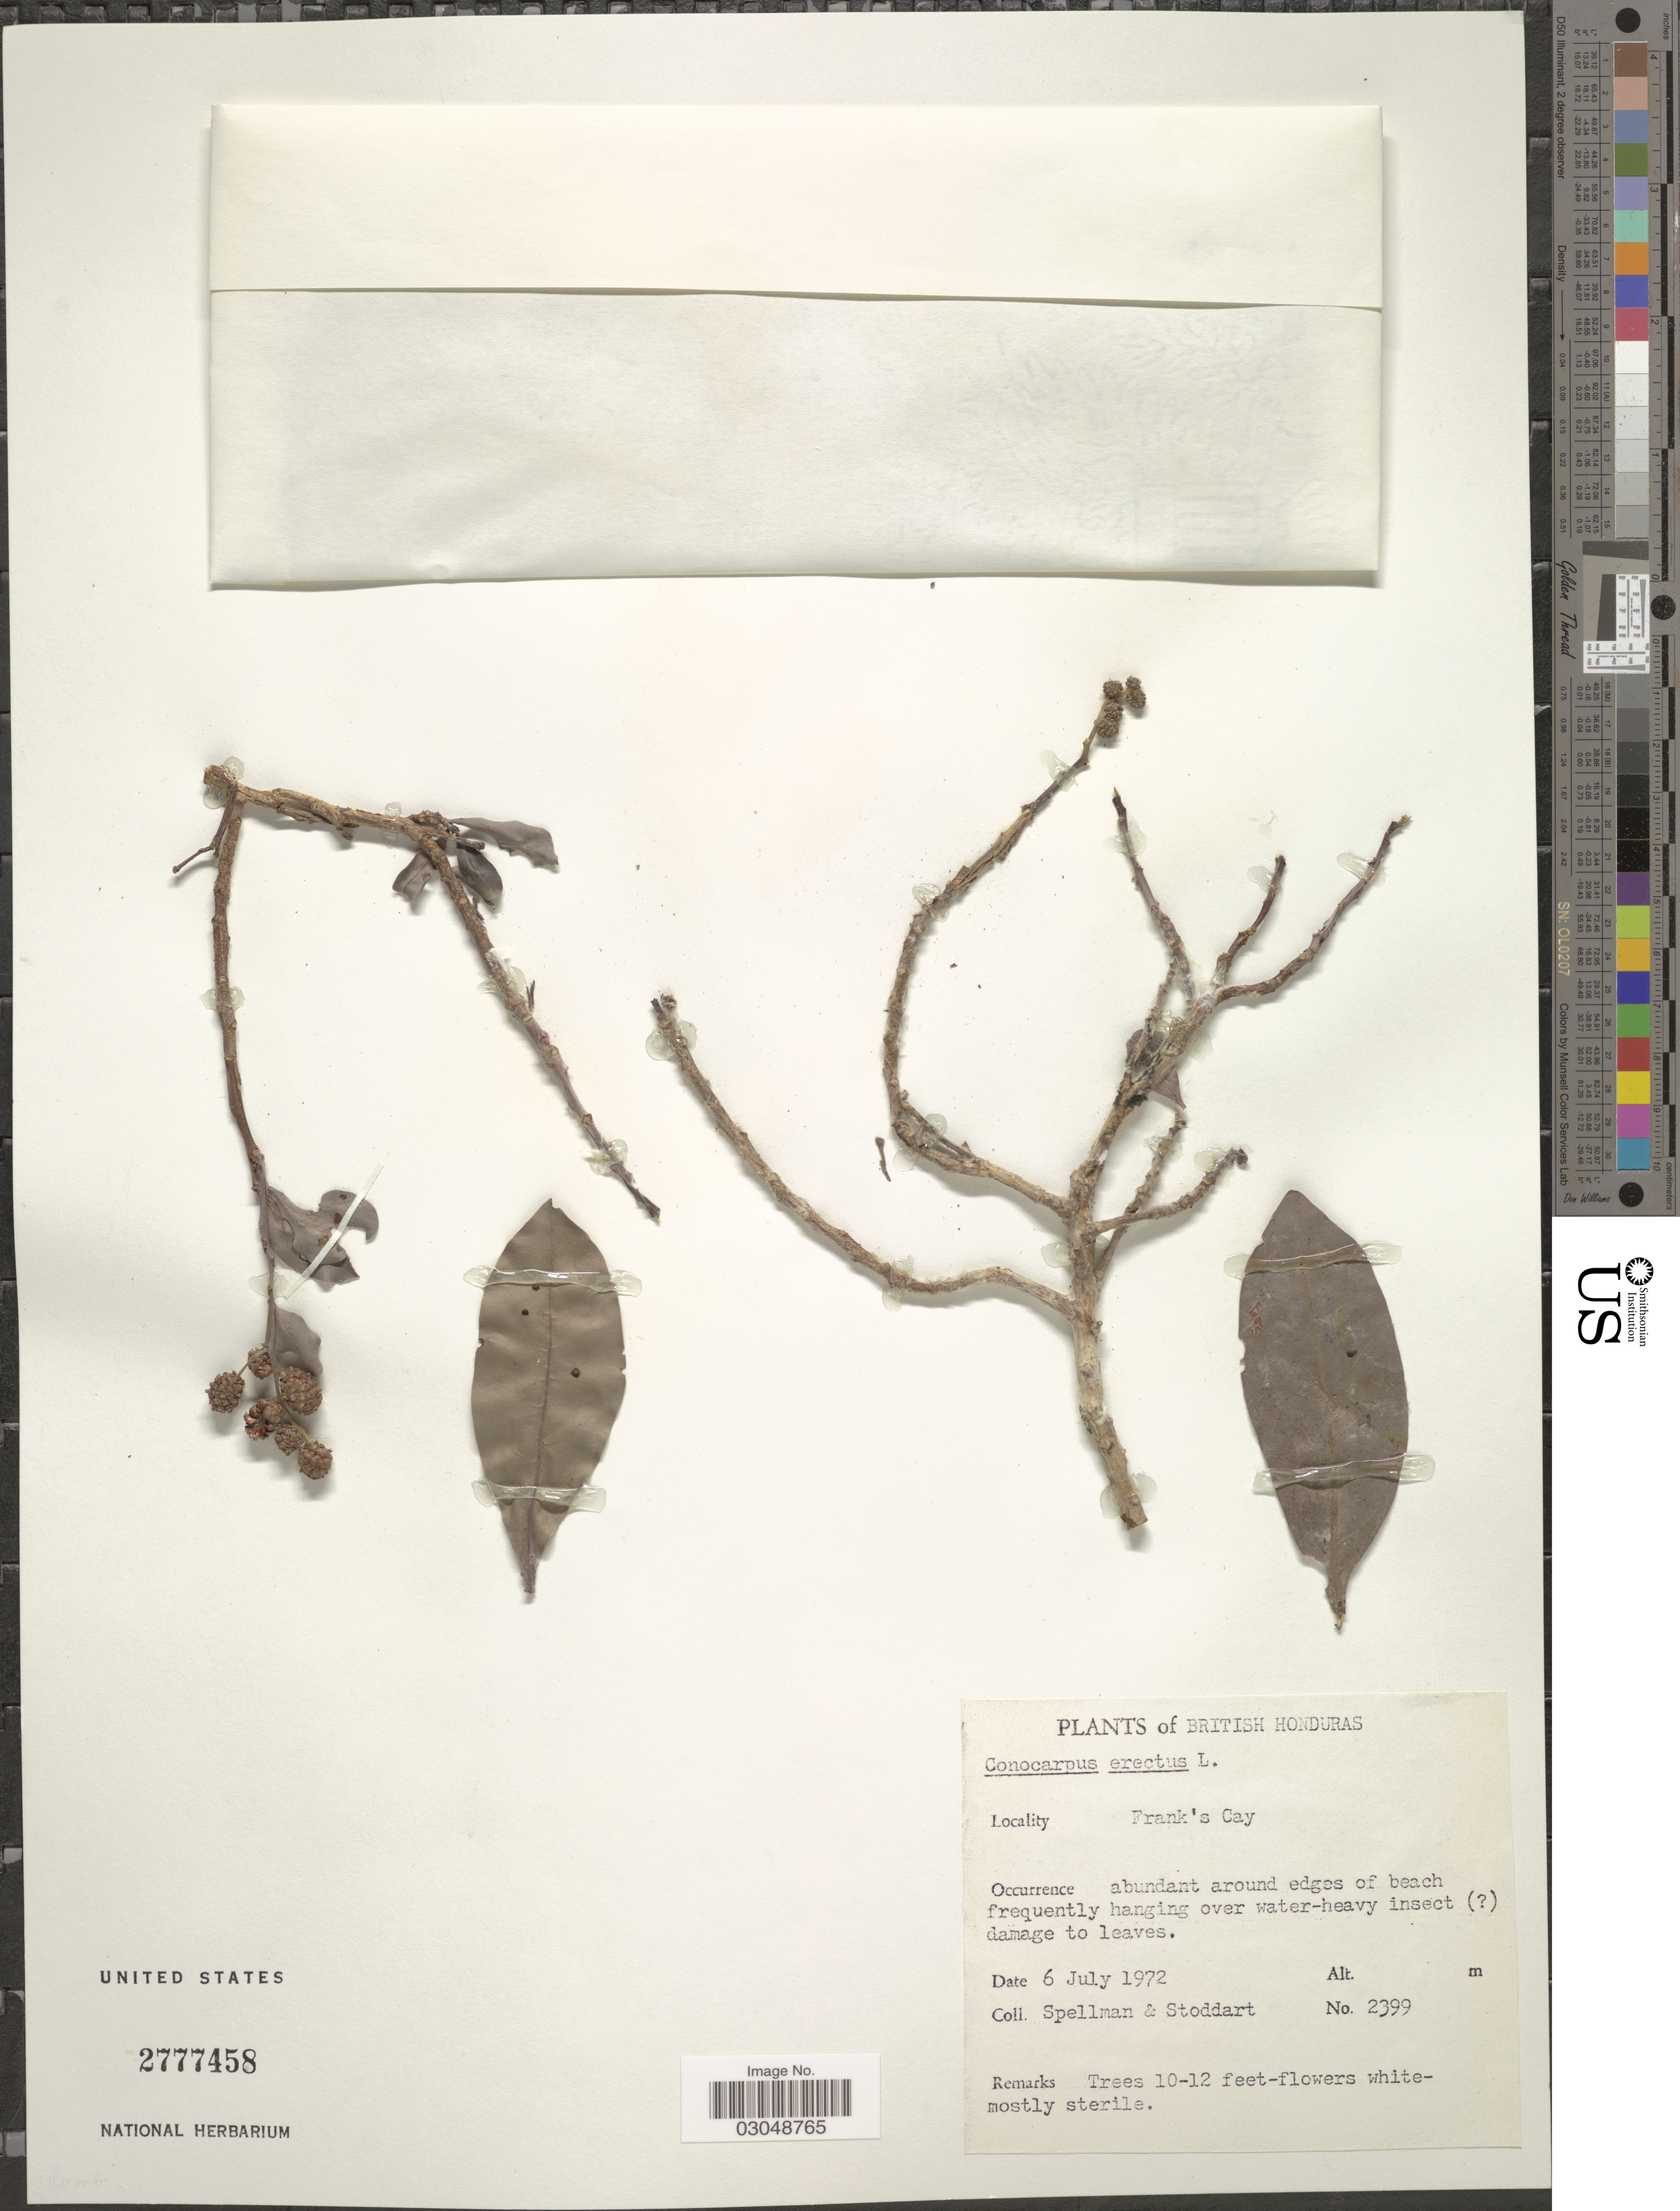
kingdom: Plantae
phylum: Tracheophyta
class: Magnoliopsida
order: Myrtales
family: Combretaceae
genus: Conocarpus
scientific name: Conocarpus erectus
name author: L.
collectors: Spellman, -- & -. Stoddart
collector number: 2399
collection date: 1972-07-06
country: Belize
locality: British Honduras. Frank's Cay.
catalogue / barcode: US 2777458